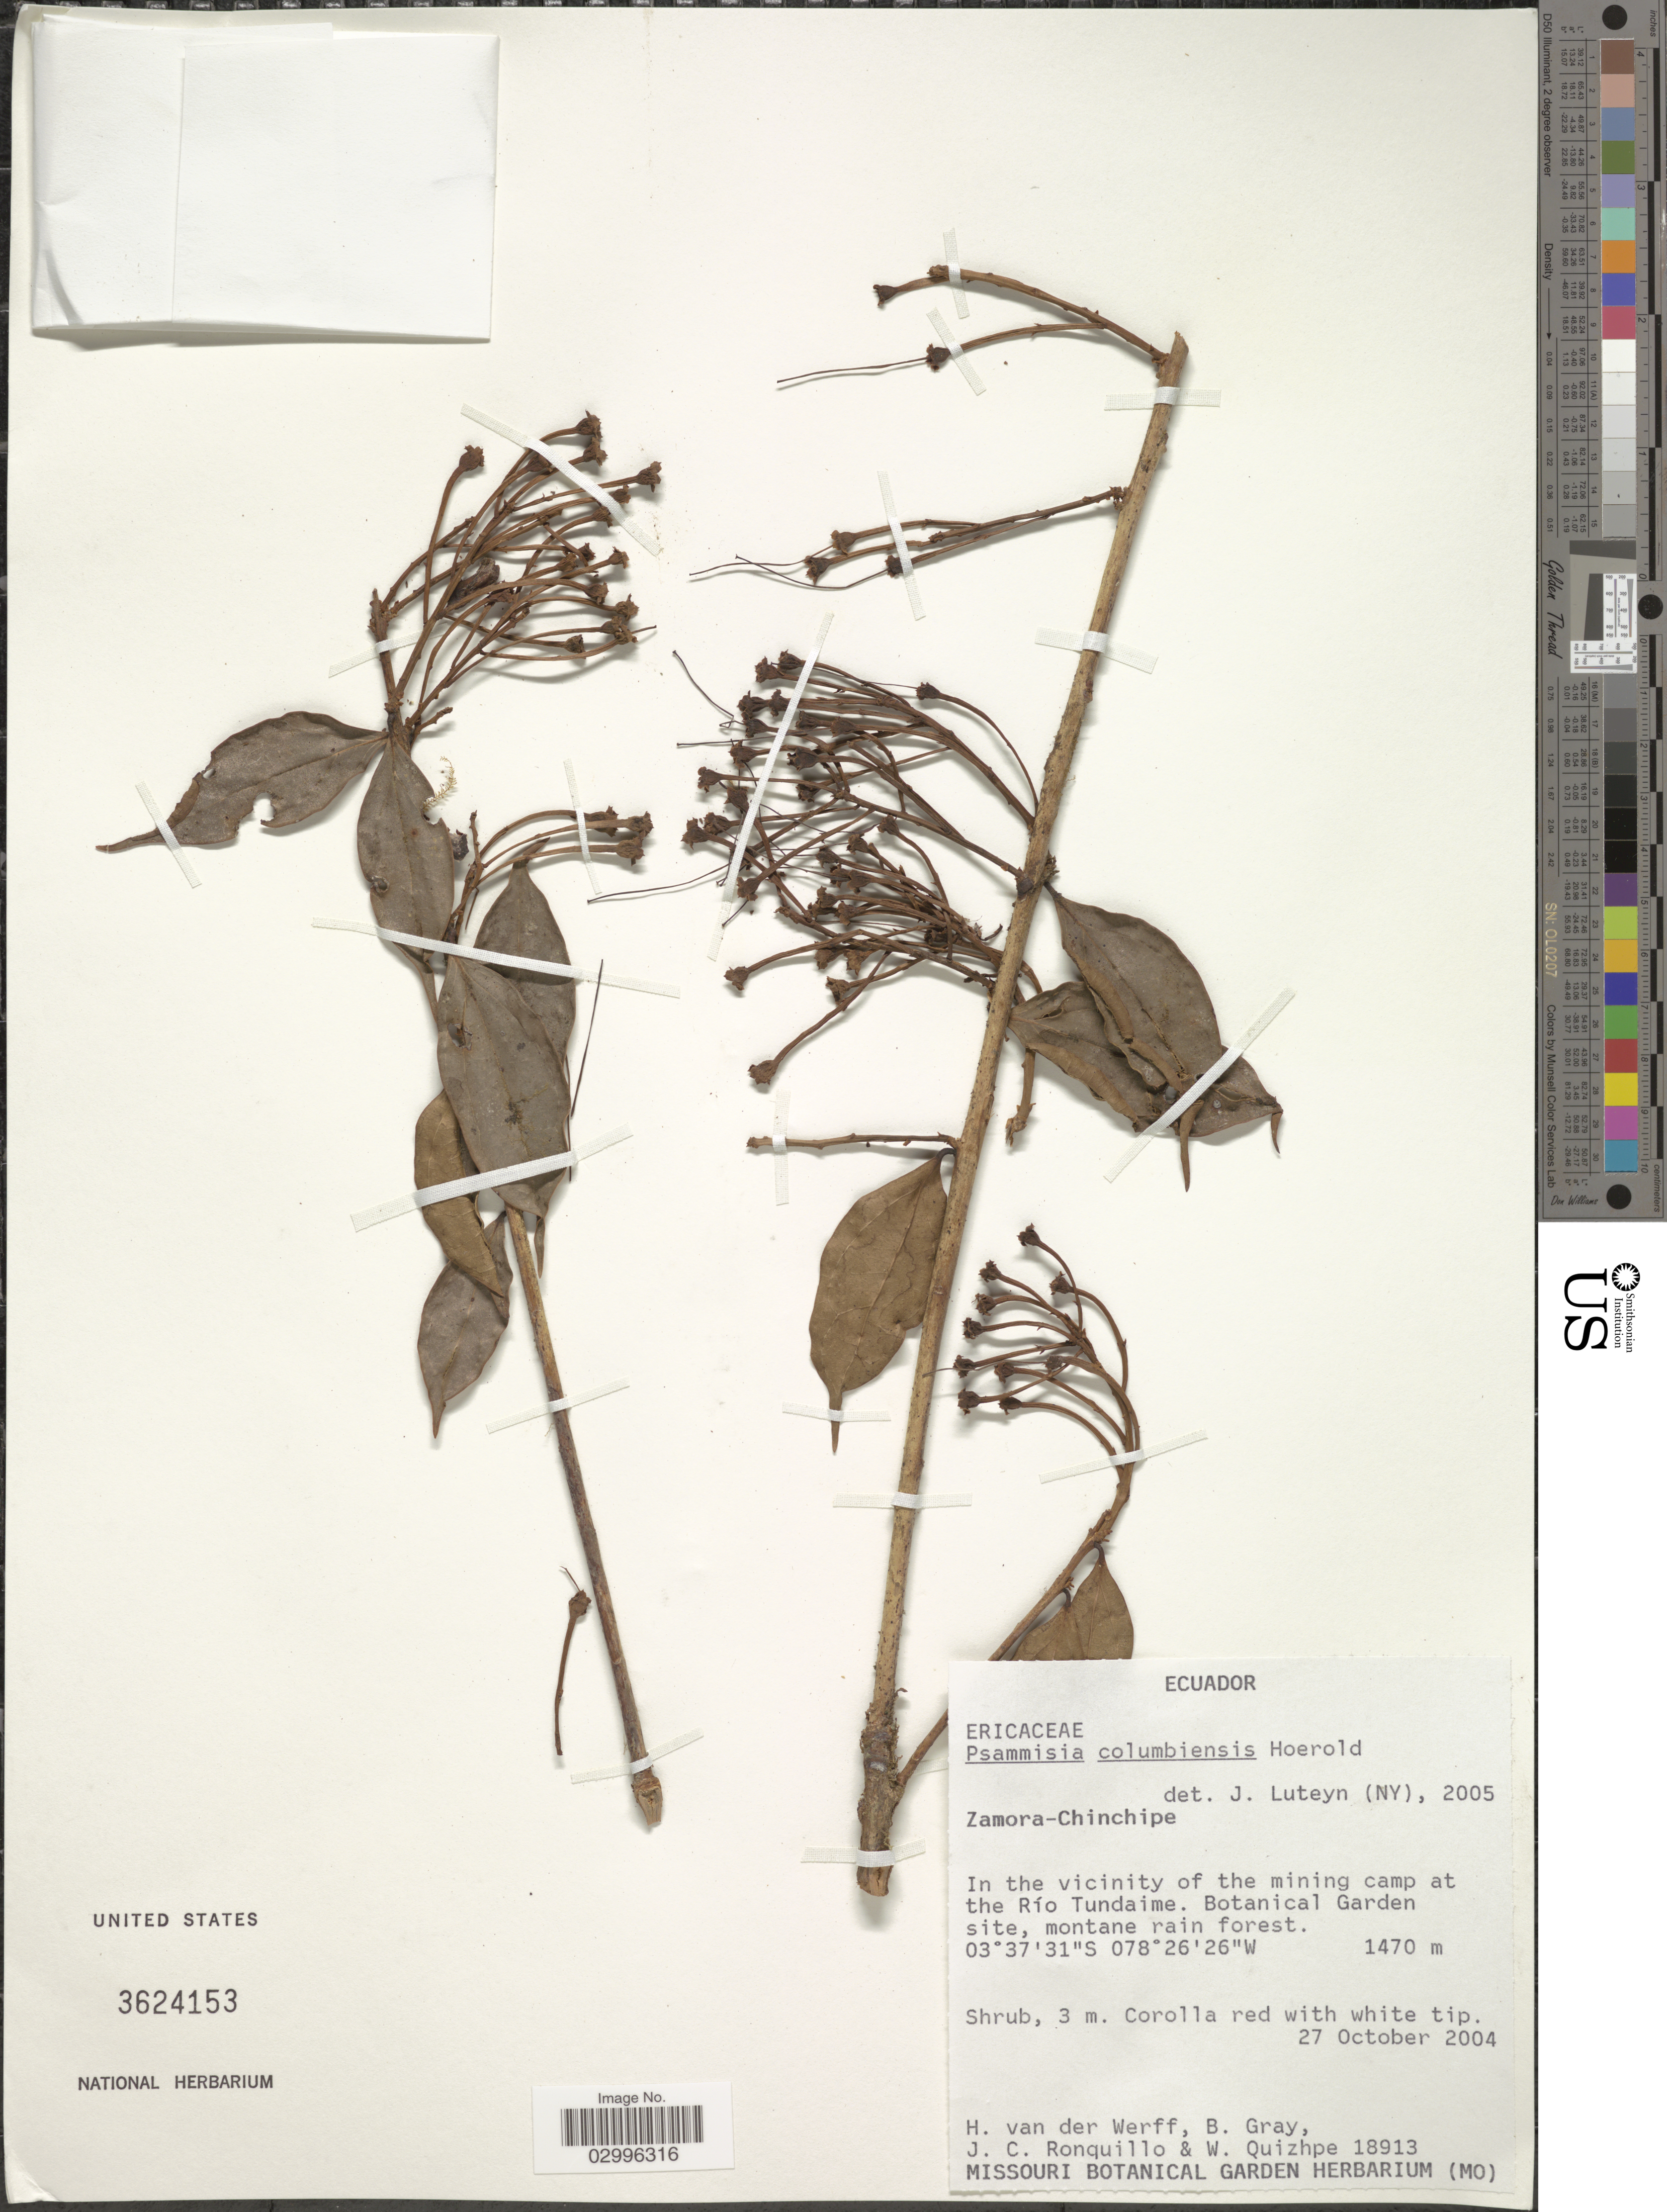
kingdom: Plantae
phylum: Tracheophyta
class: Magnoliopsida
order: Ericales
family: Ericaceae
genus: Psammisia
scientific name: Psammisia columbiensis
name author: Hoerold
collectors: H. van der Werff, B. Gray, J. Ronquillo & W. Quizhpe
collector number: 18913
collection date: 2004-10-27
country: Ecuador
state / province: Zamora-Chinchipe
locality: In the vicinity of the mining camp at the Río Tundaime.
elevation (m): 1470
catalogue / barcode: US 3624153